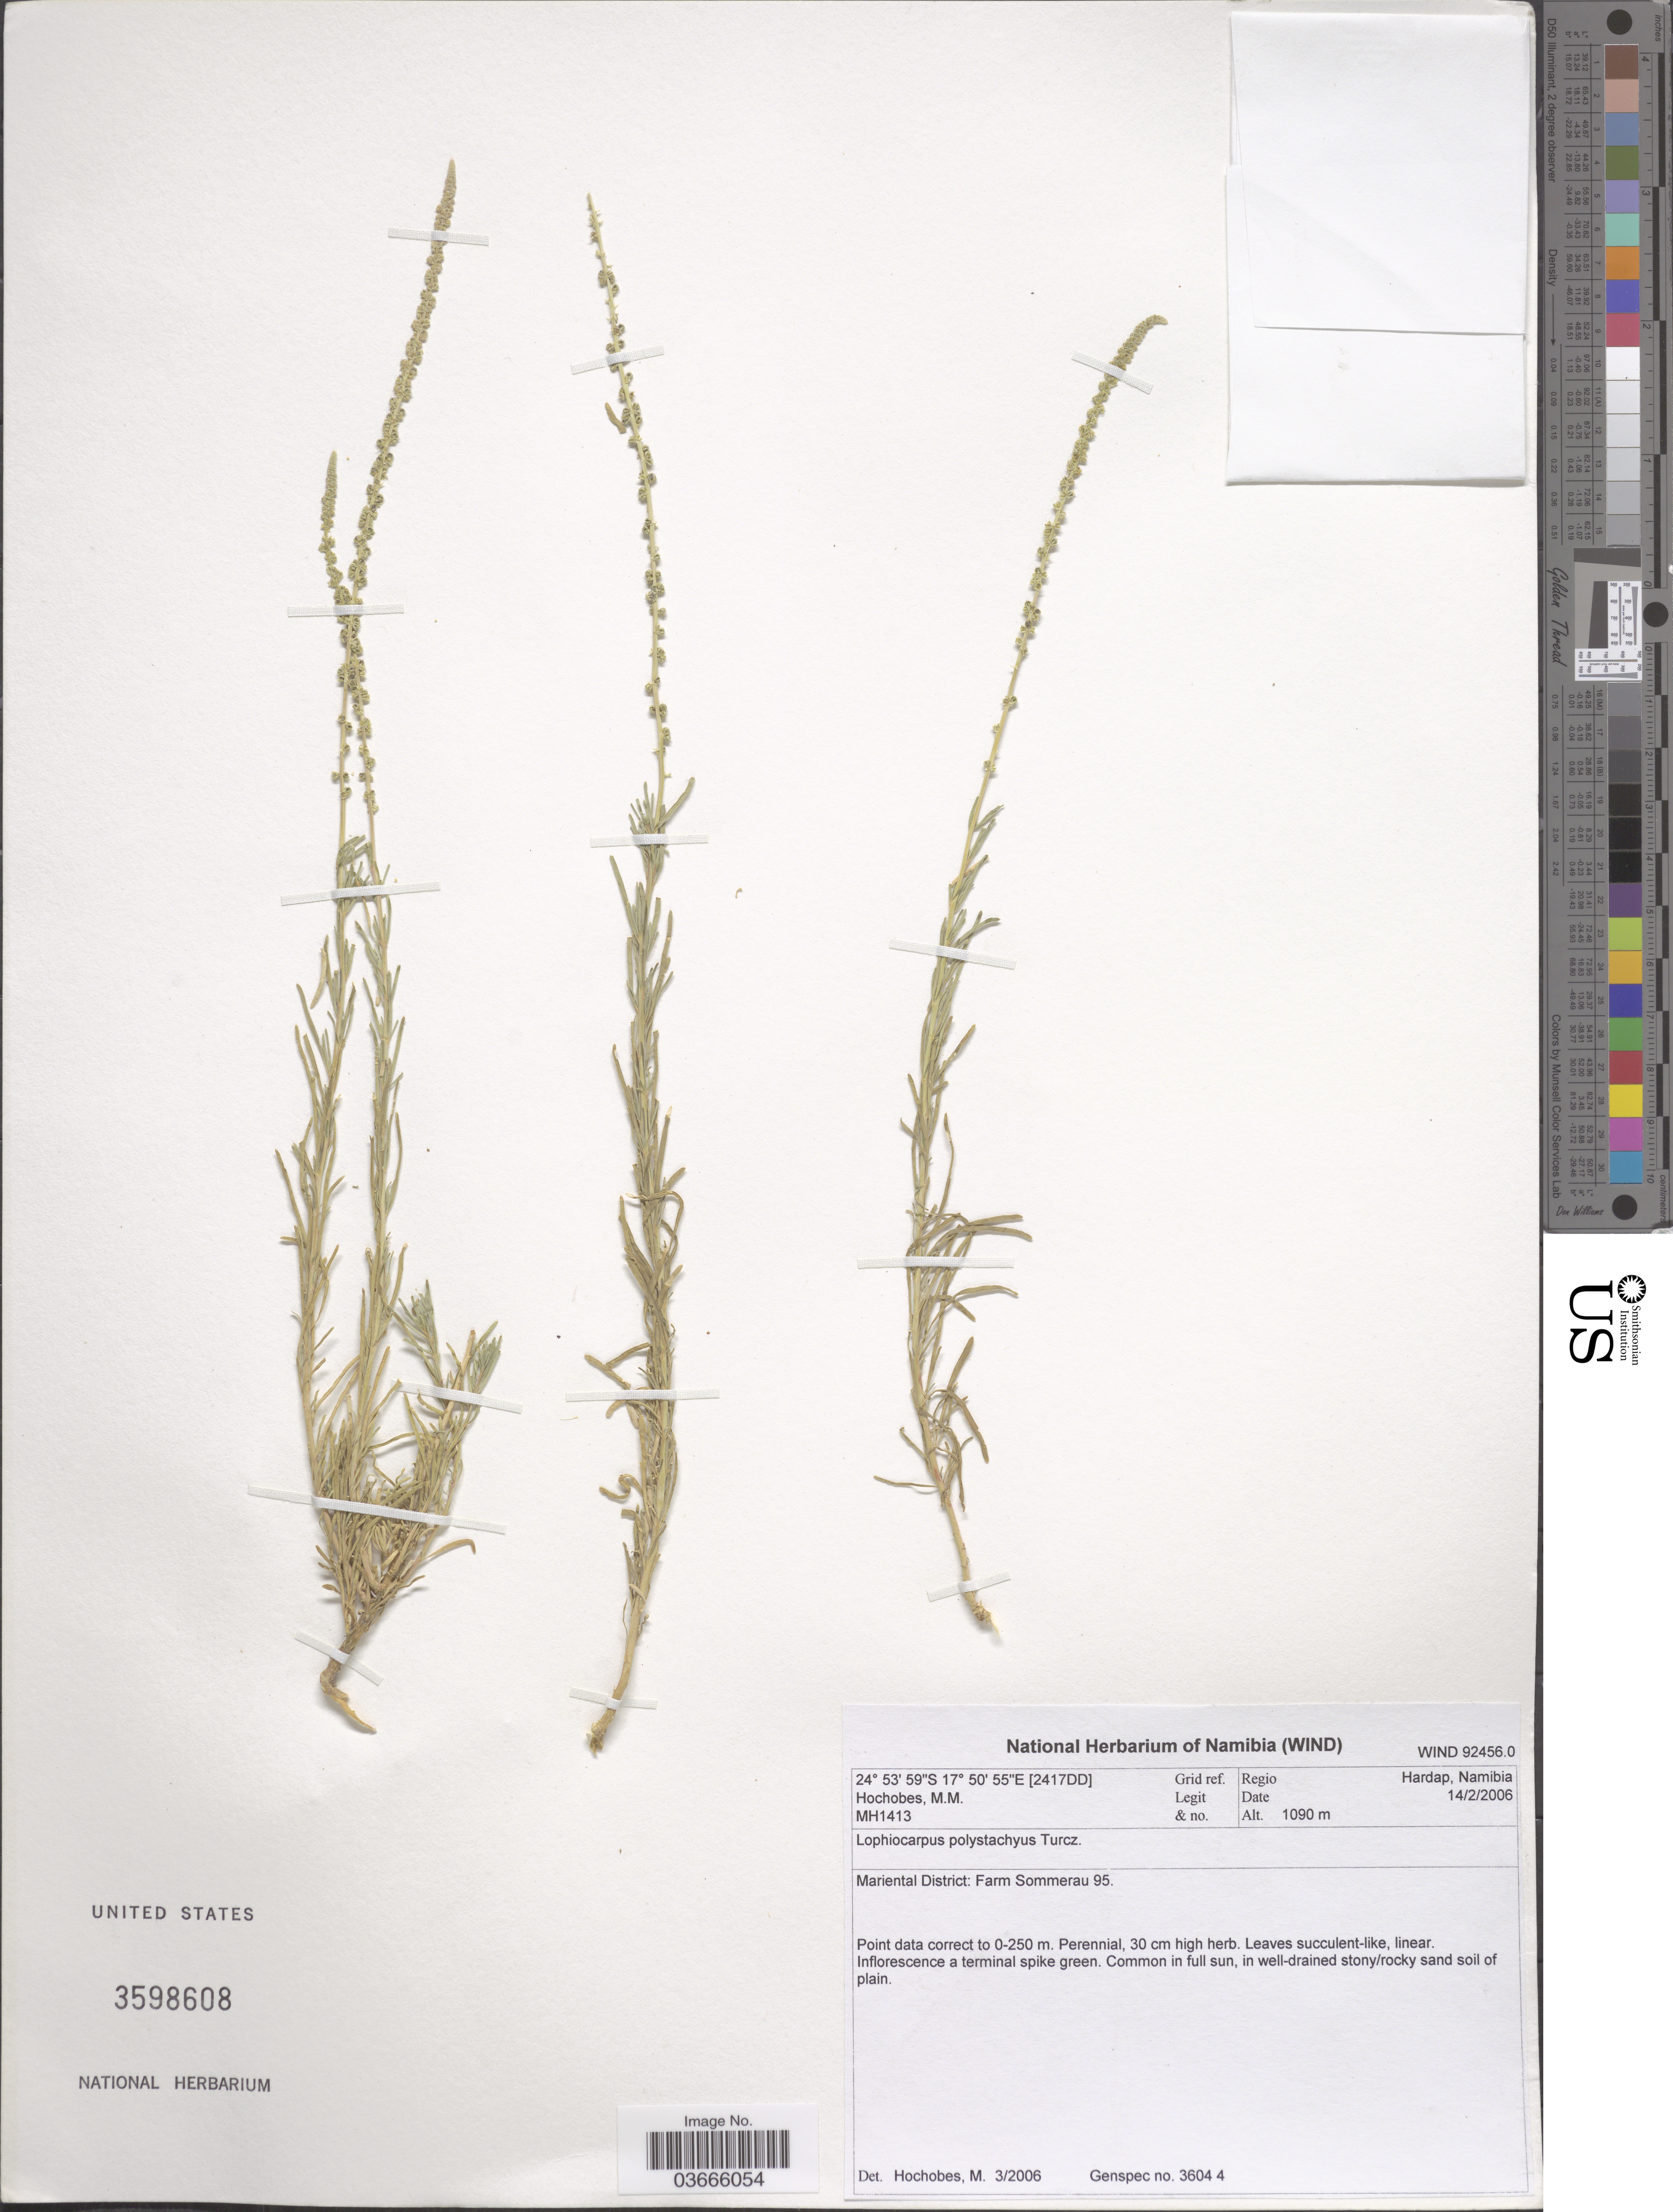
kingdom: Plantae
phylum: Tracheophyta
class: Magnoliopsida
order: Caryophyllales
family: Lophiocarpaceae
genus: Lophiocarpus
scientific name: Lophiocarpus polystachyus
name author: Turcz.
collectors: M. Hochobes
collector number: MH1413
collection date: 2006-02-14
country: Namibia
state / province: Hardap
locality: [2417DD] Grid ref. Regio Hardap. Mariental District: Farm Sommerau 95.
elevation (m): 1090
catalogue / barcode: US 3598608